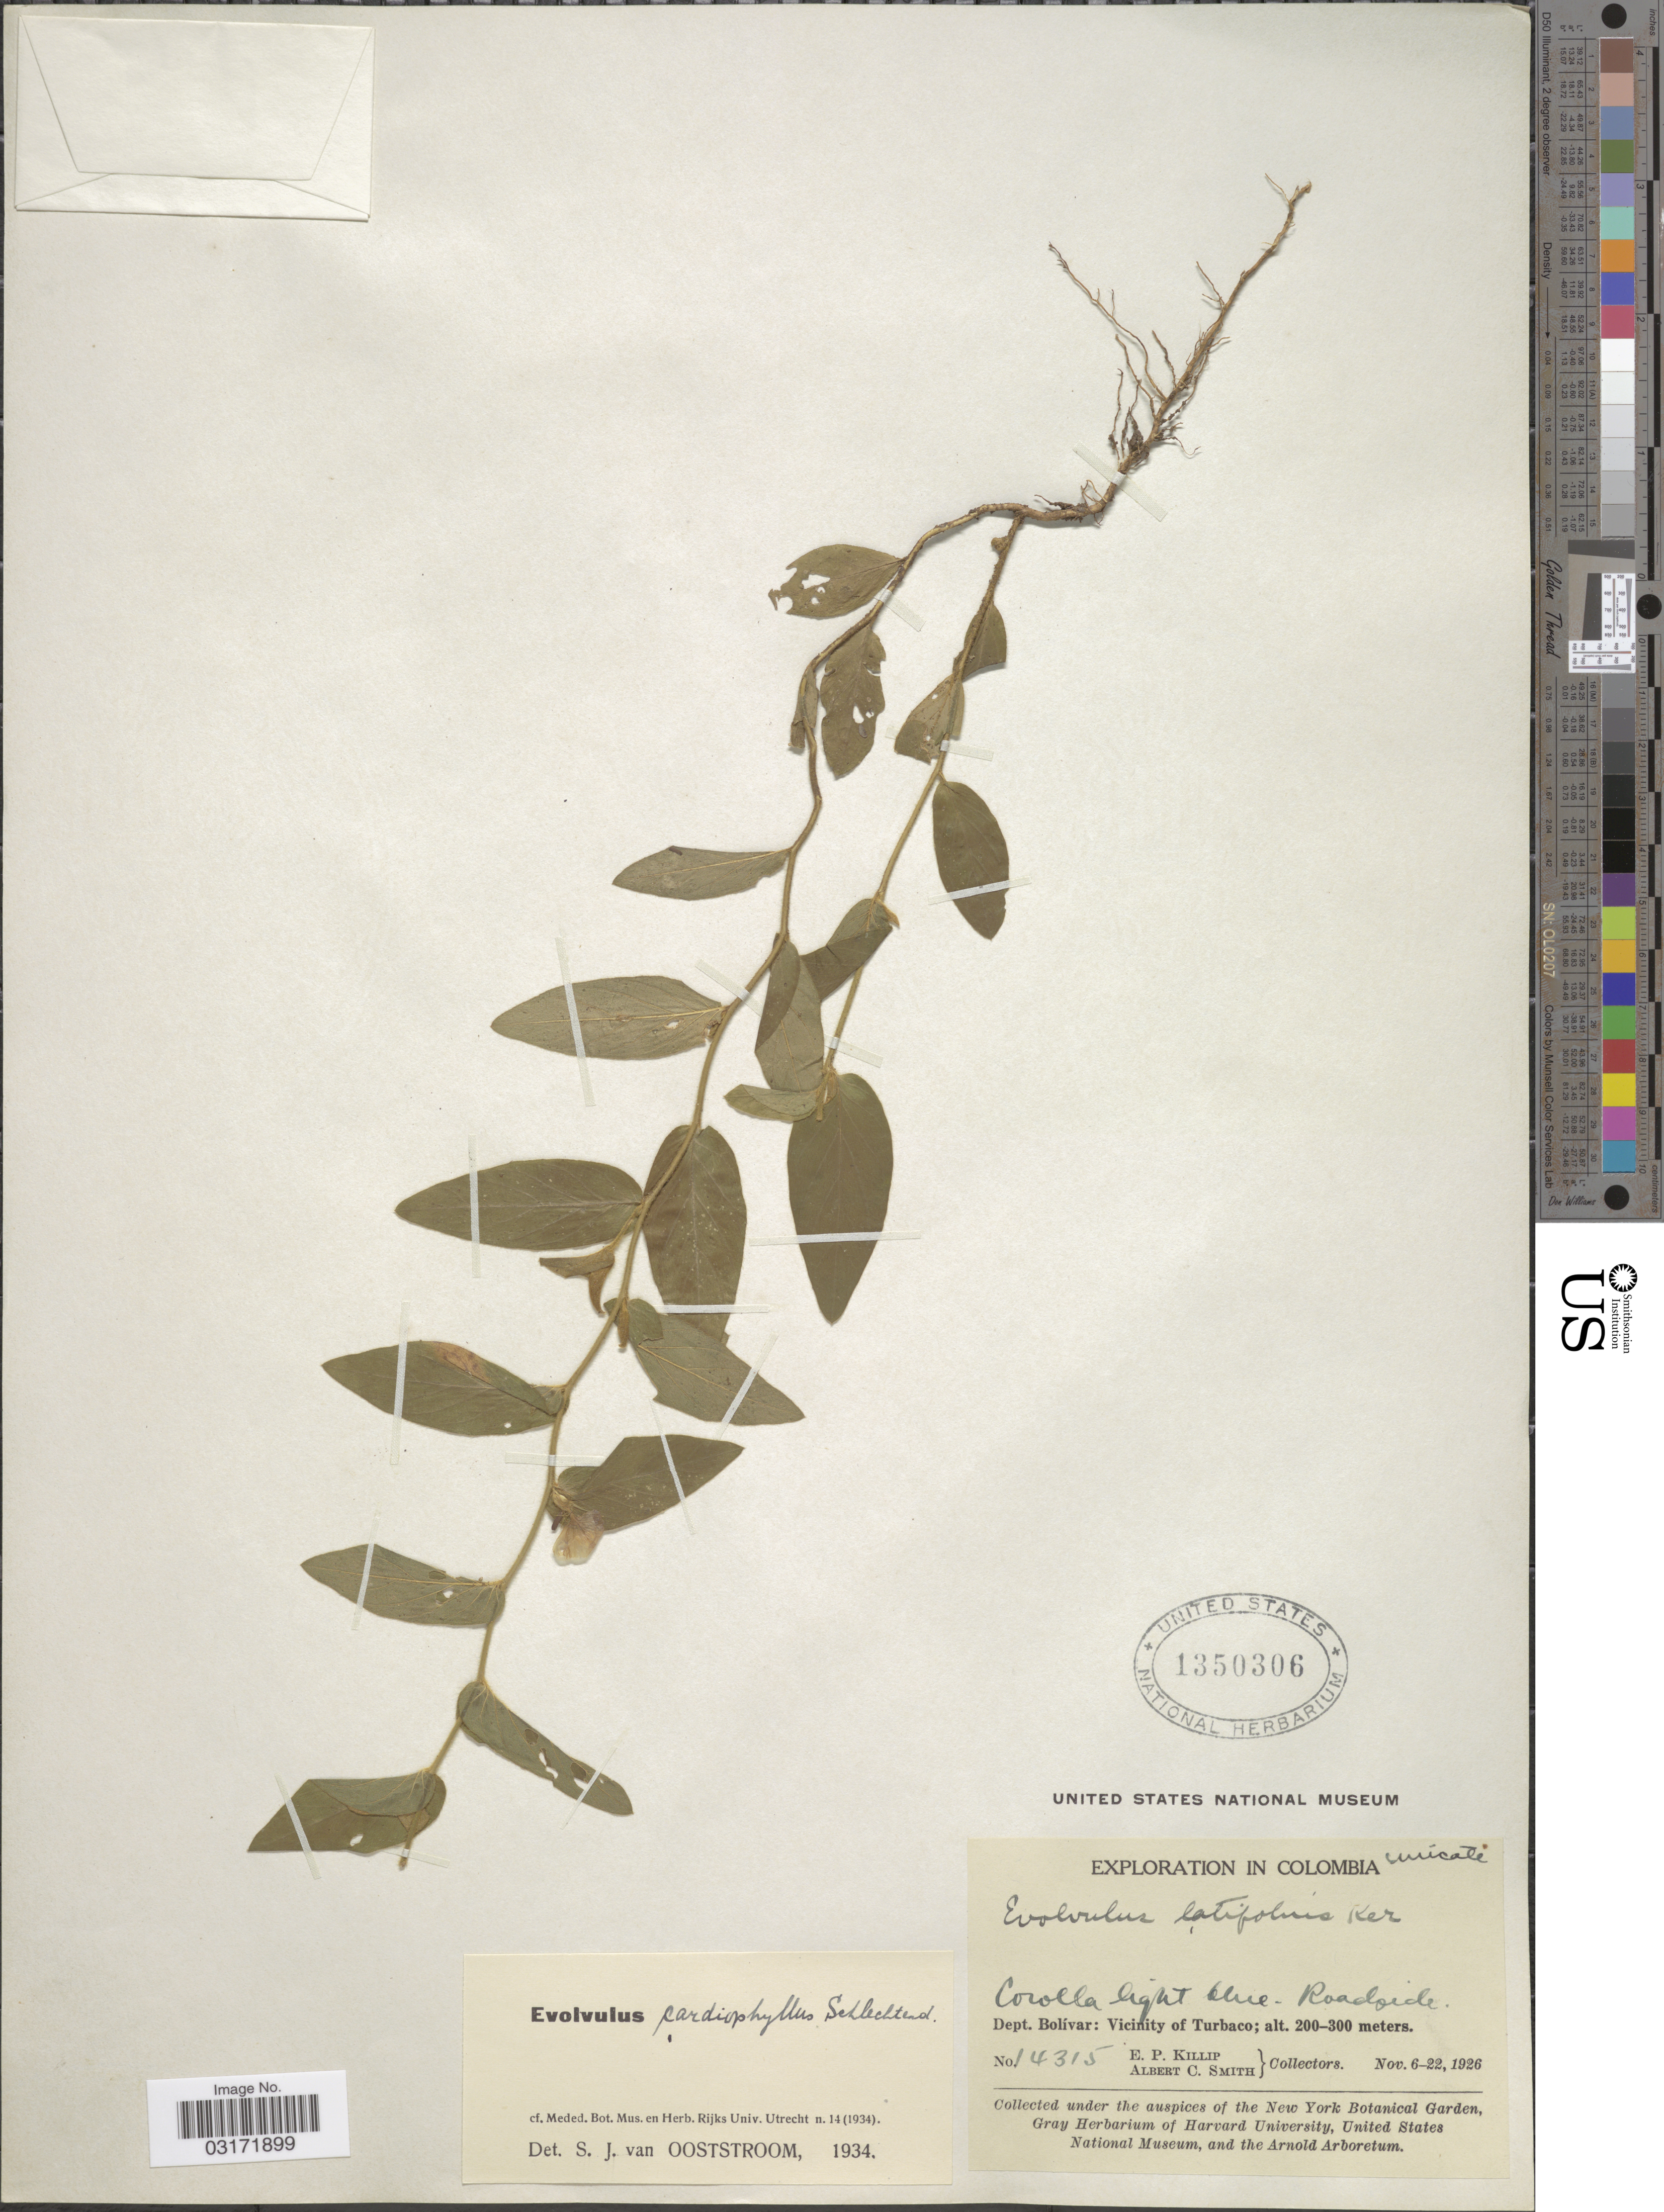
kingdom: Plantae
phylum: Tracheophyta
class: Magnoliopsida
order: Solanales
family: Convolvulaceae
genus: Evolvulus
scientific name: Evolvulus cardiophyllus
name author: Schltdl.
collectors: E. P. Killip & A. C. Smith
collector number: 14315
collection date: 1926-11-06/1926-11-22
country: Colombia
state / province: Bolívar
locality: Dept. Bolívar: Vicinity of Turbaco.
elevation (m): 200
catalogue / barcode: US 1350306